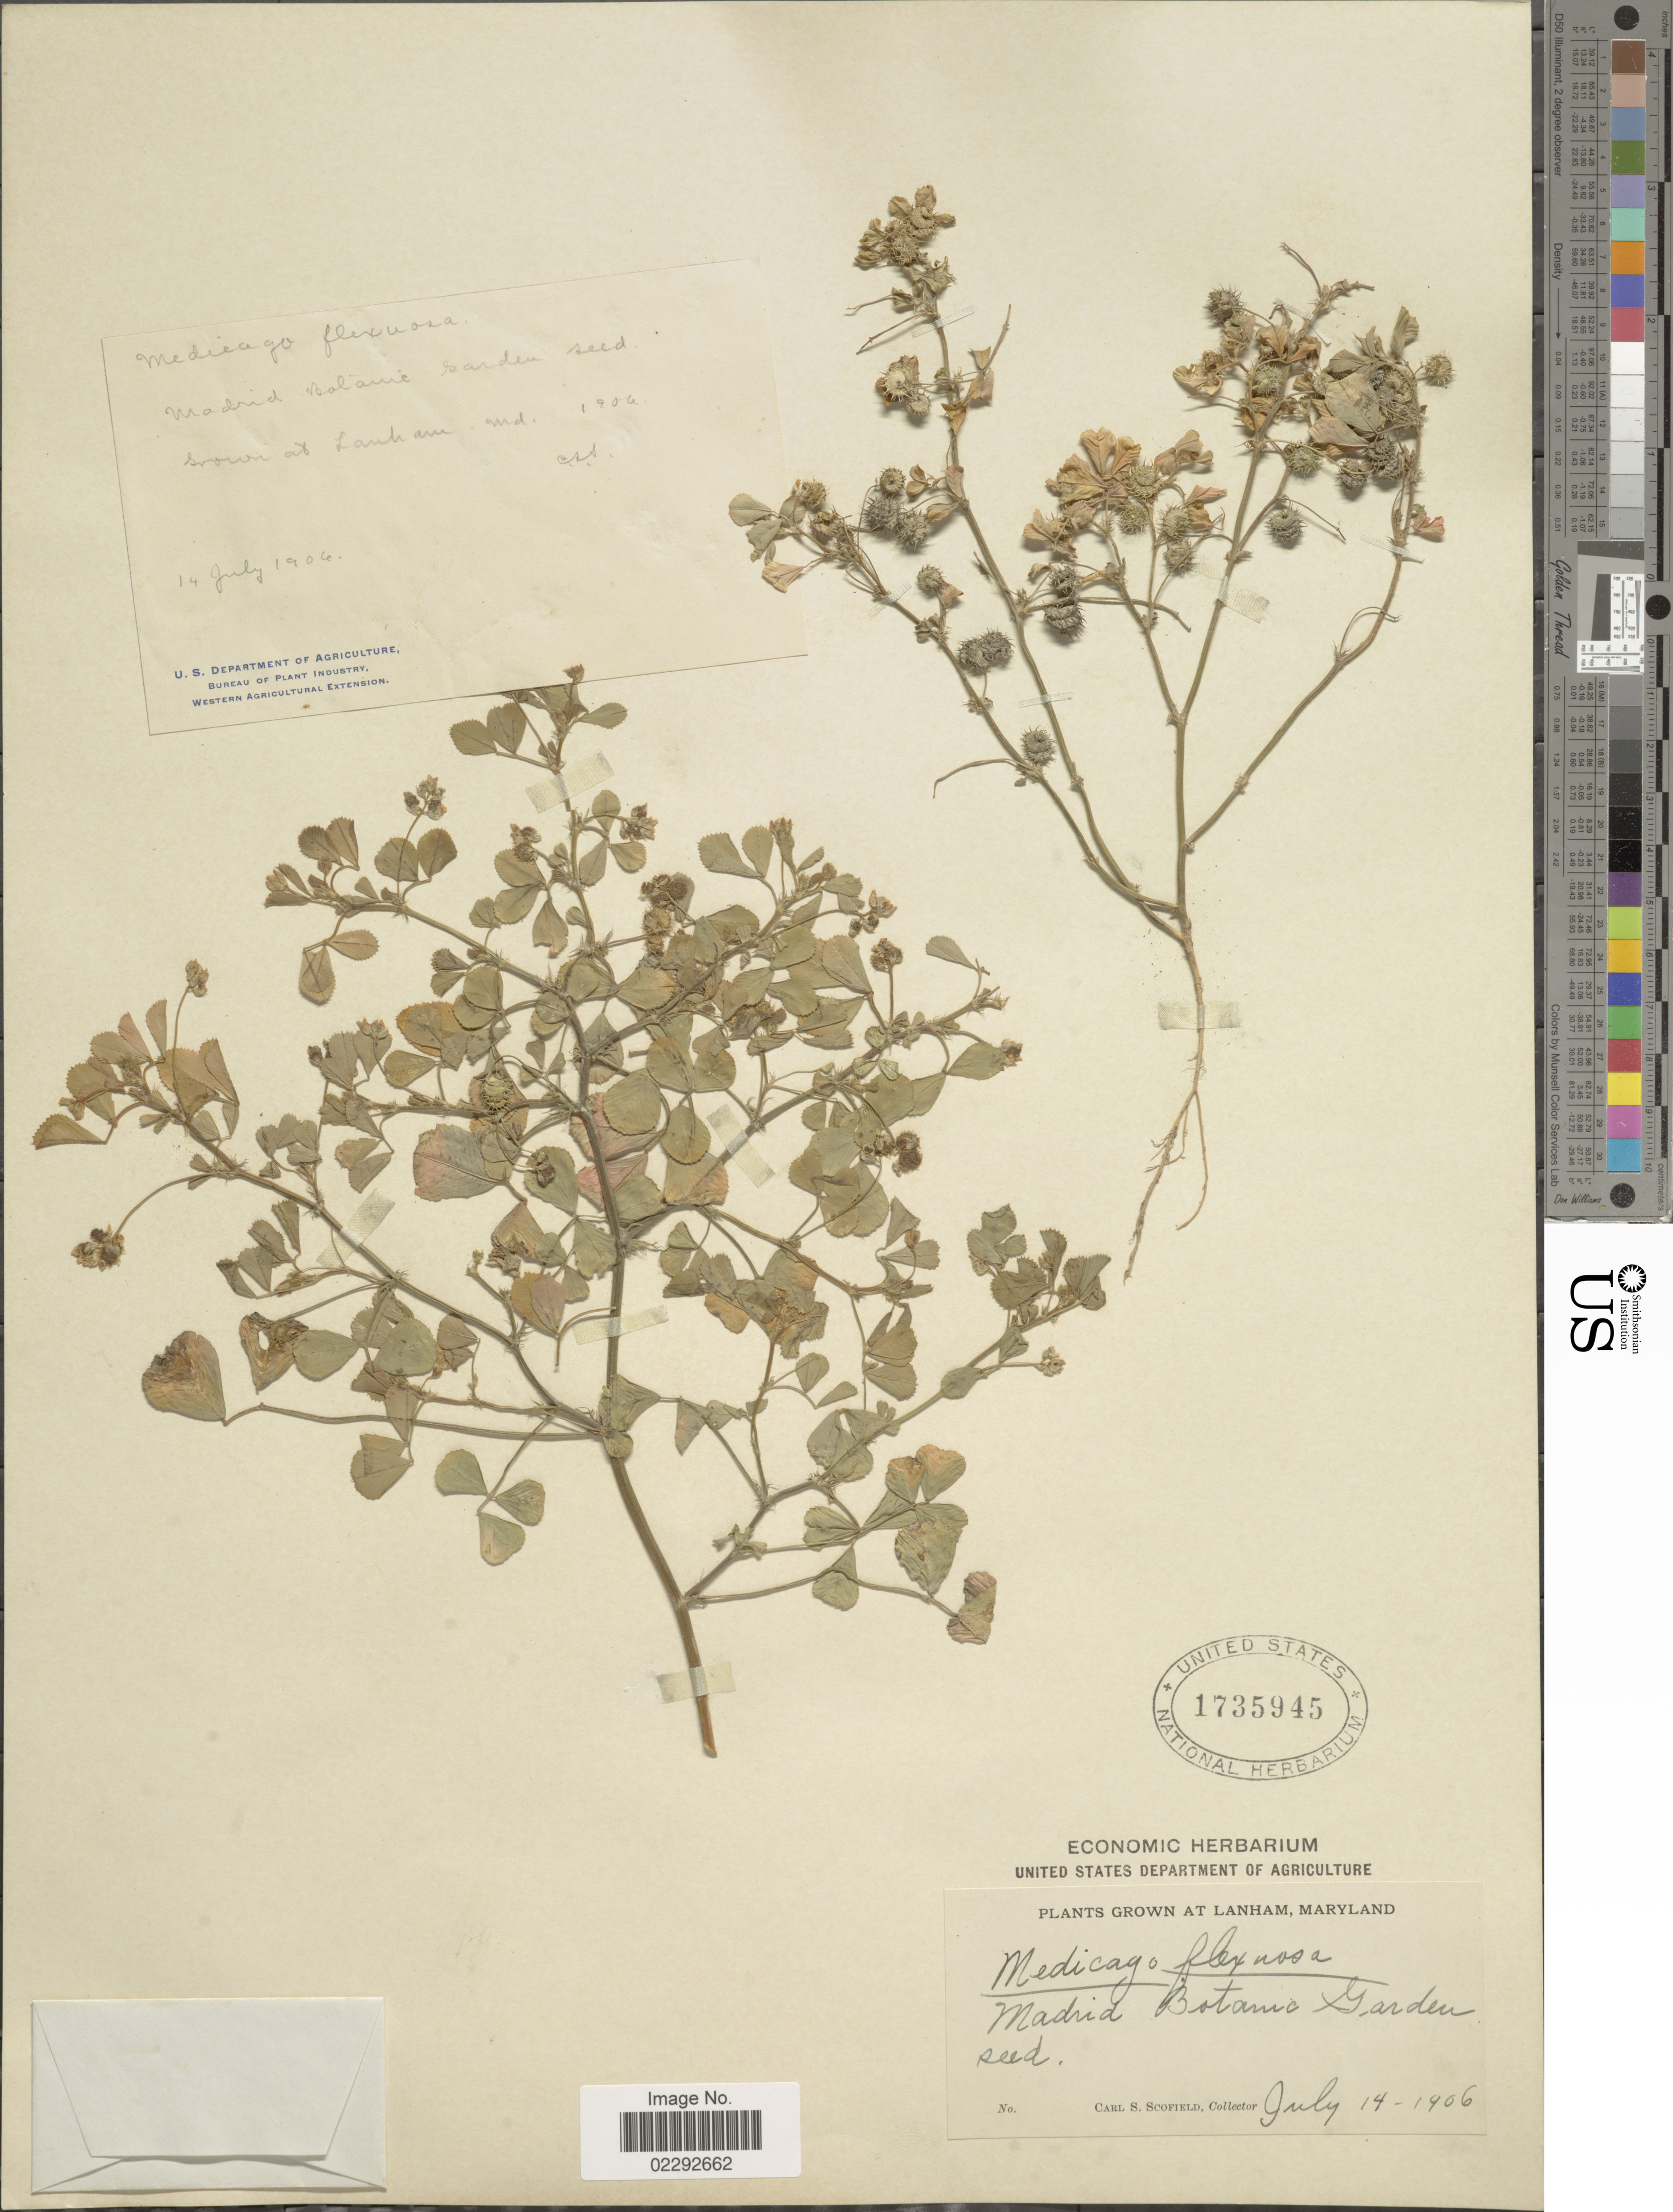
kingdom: Plantae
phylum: Tracheophyta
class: Magnoliopsida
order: Fabales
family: Fabaceae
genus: Medicago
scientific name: Medicago flexuosa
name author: Ten.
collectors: C. Scofield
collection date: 1906-07-14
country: United States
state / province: Maryland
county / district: Prince George's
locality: Lanham, Maryland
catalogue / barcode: US 1735945